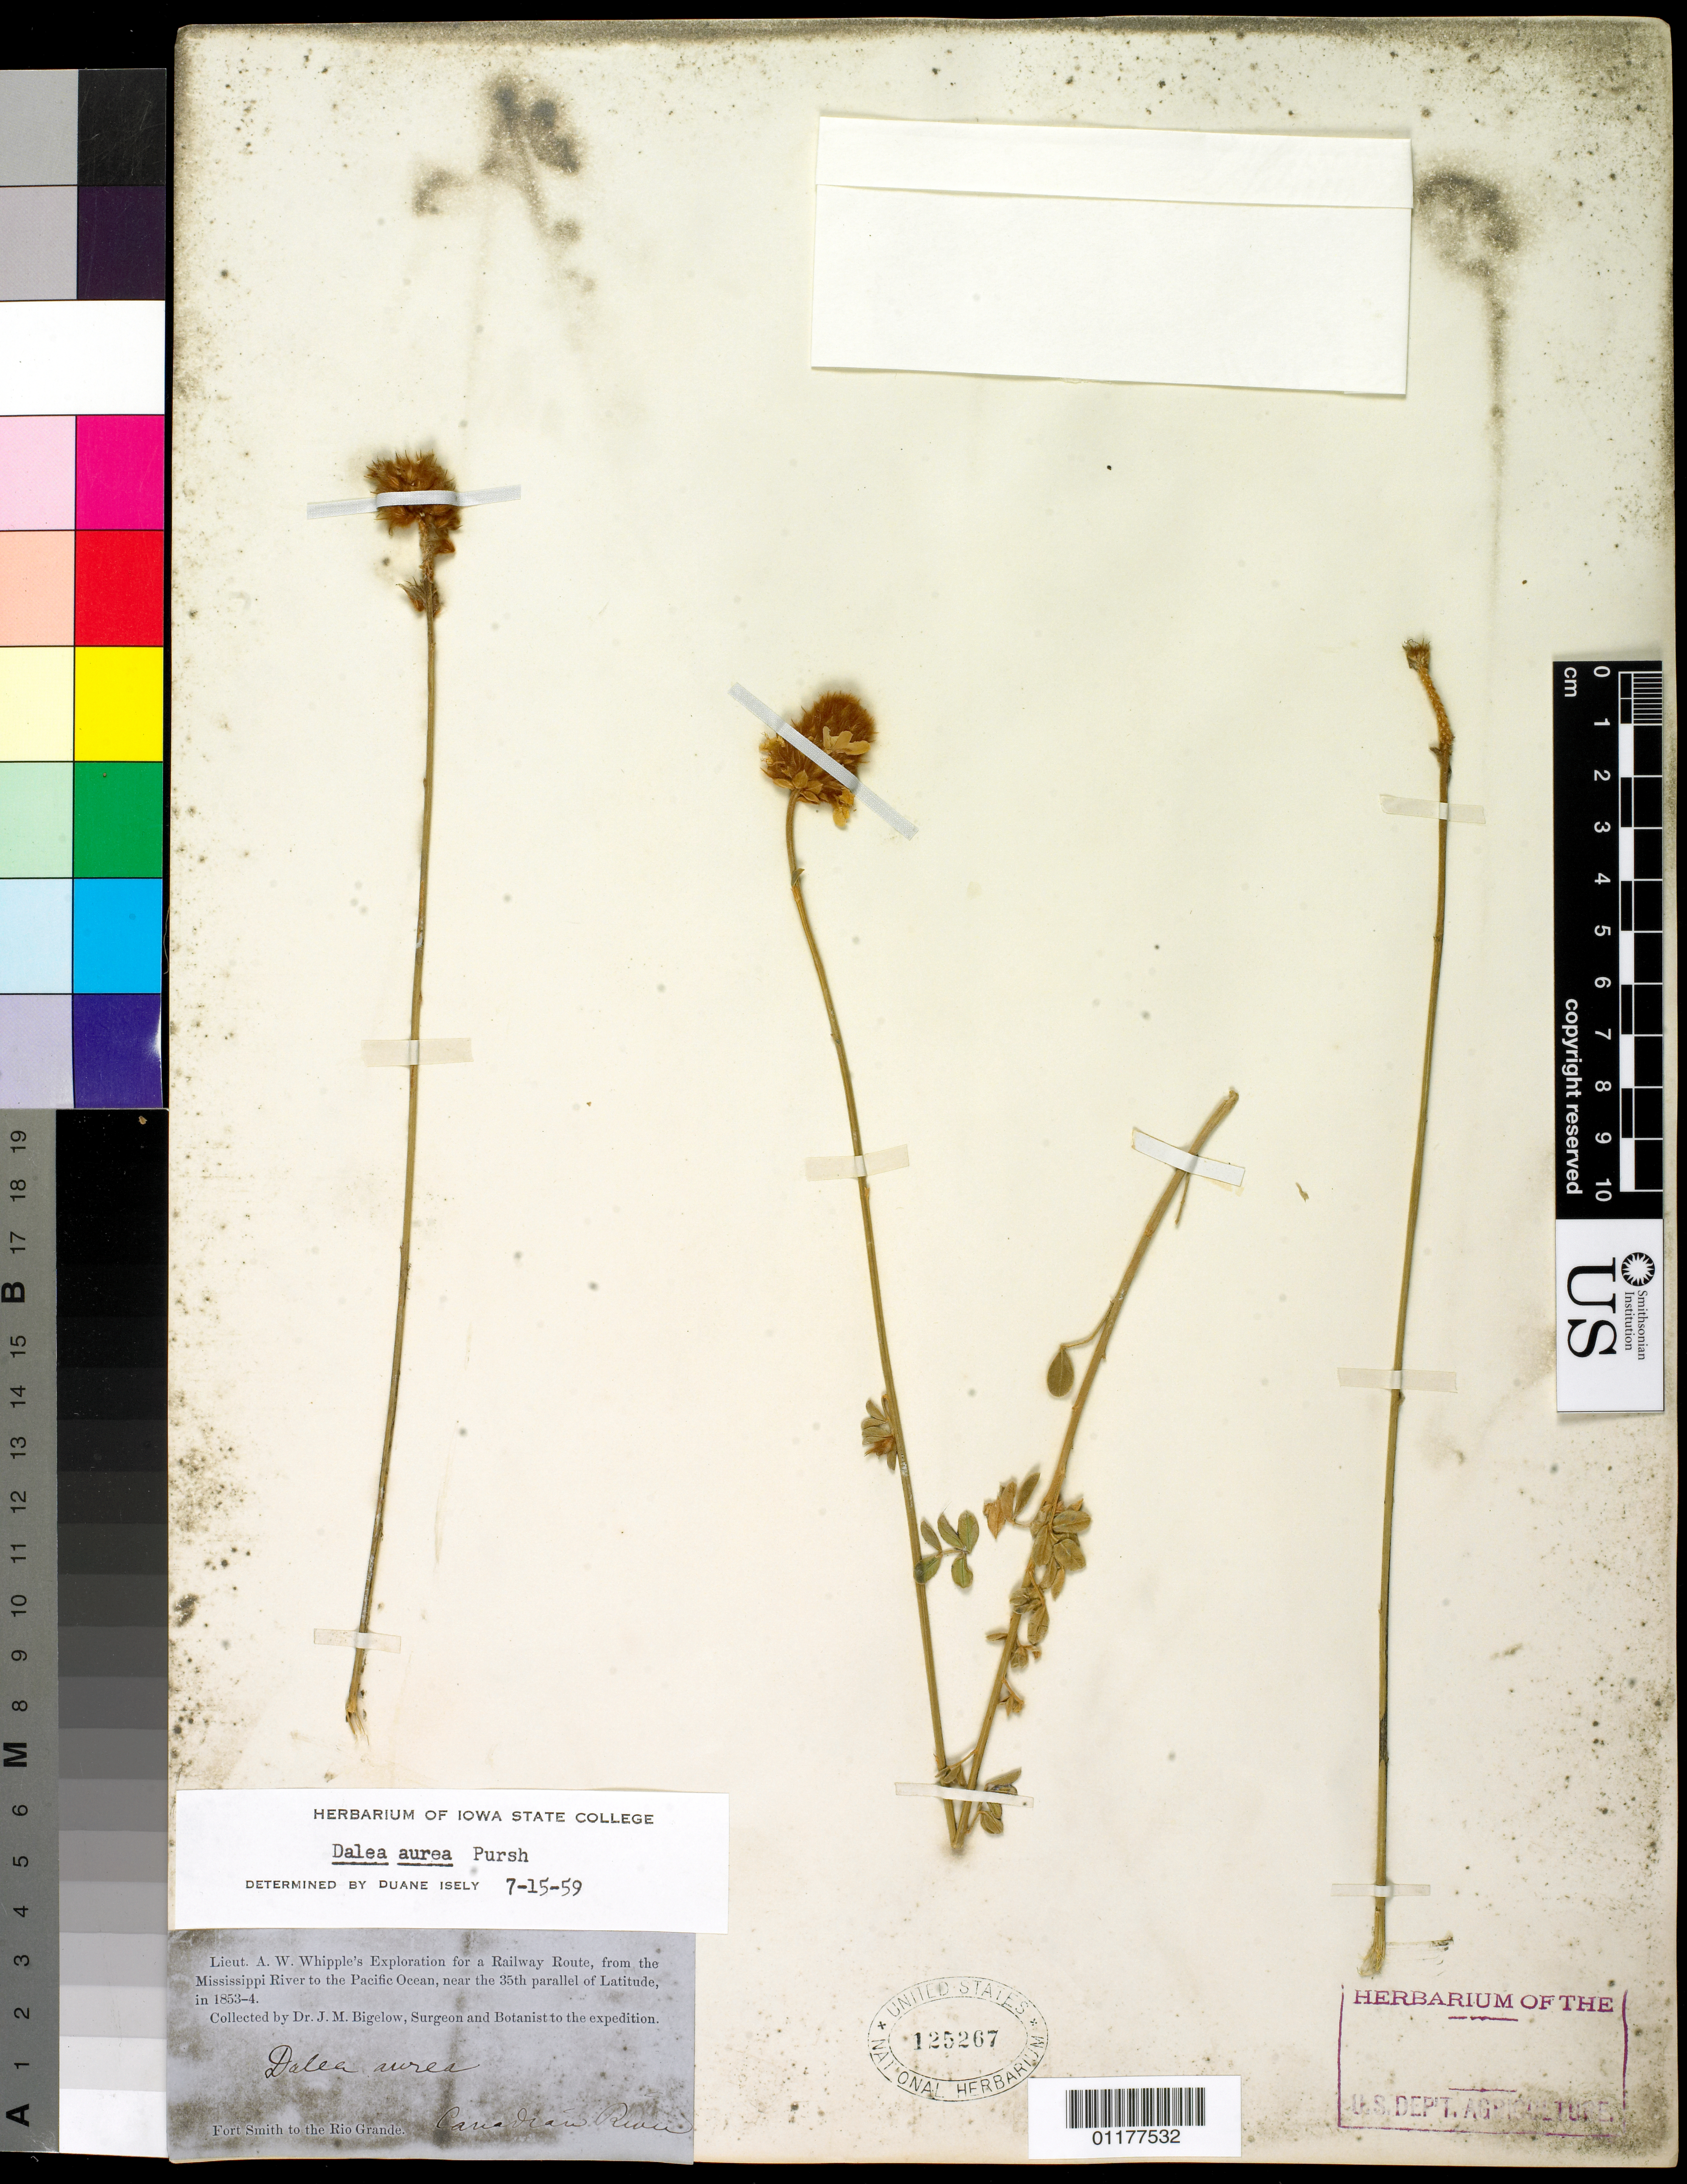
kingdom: Plantae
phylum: Tracheophyta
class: Magnoliopsida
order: Fabales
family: Fabaceae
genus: Dalea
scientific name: Dalea aurea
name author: Nutt. & Fraser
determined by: Isely, D.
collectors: J. M. Bigelow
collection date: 1853/1854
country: United States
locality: Fort Smith to the Rio Grande. Canadian River.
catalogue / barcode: US 125267